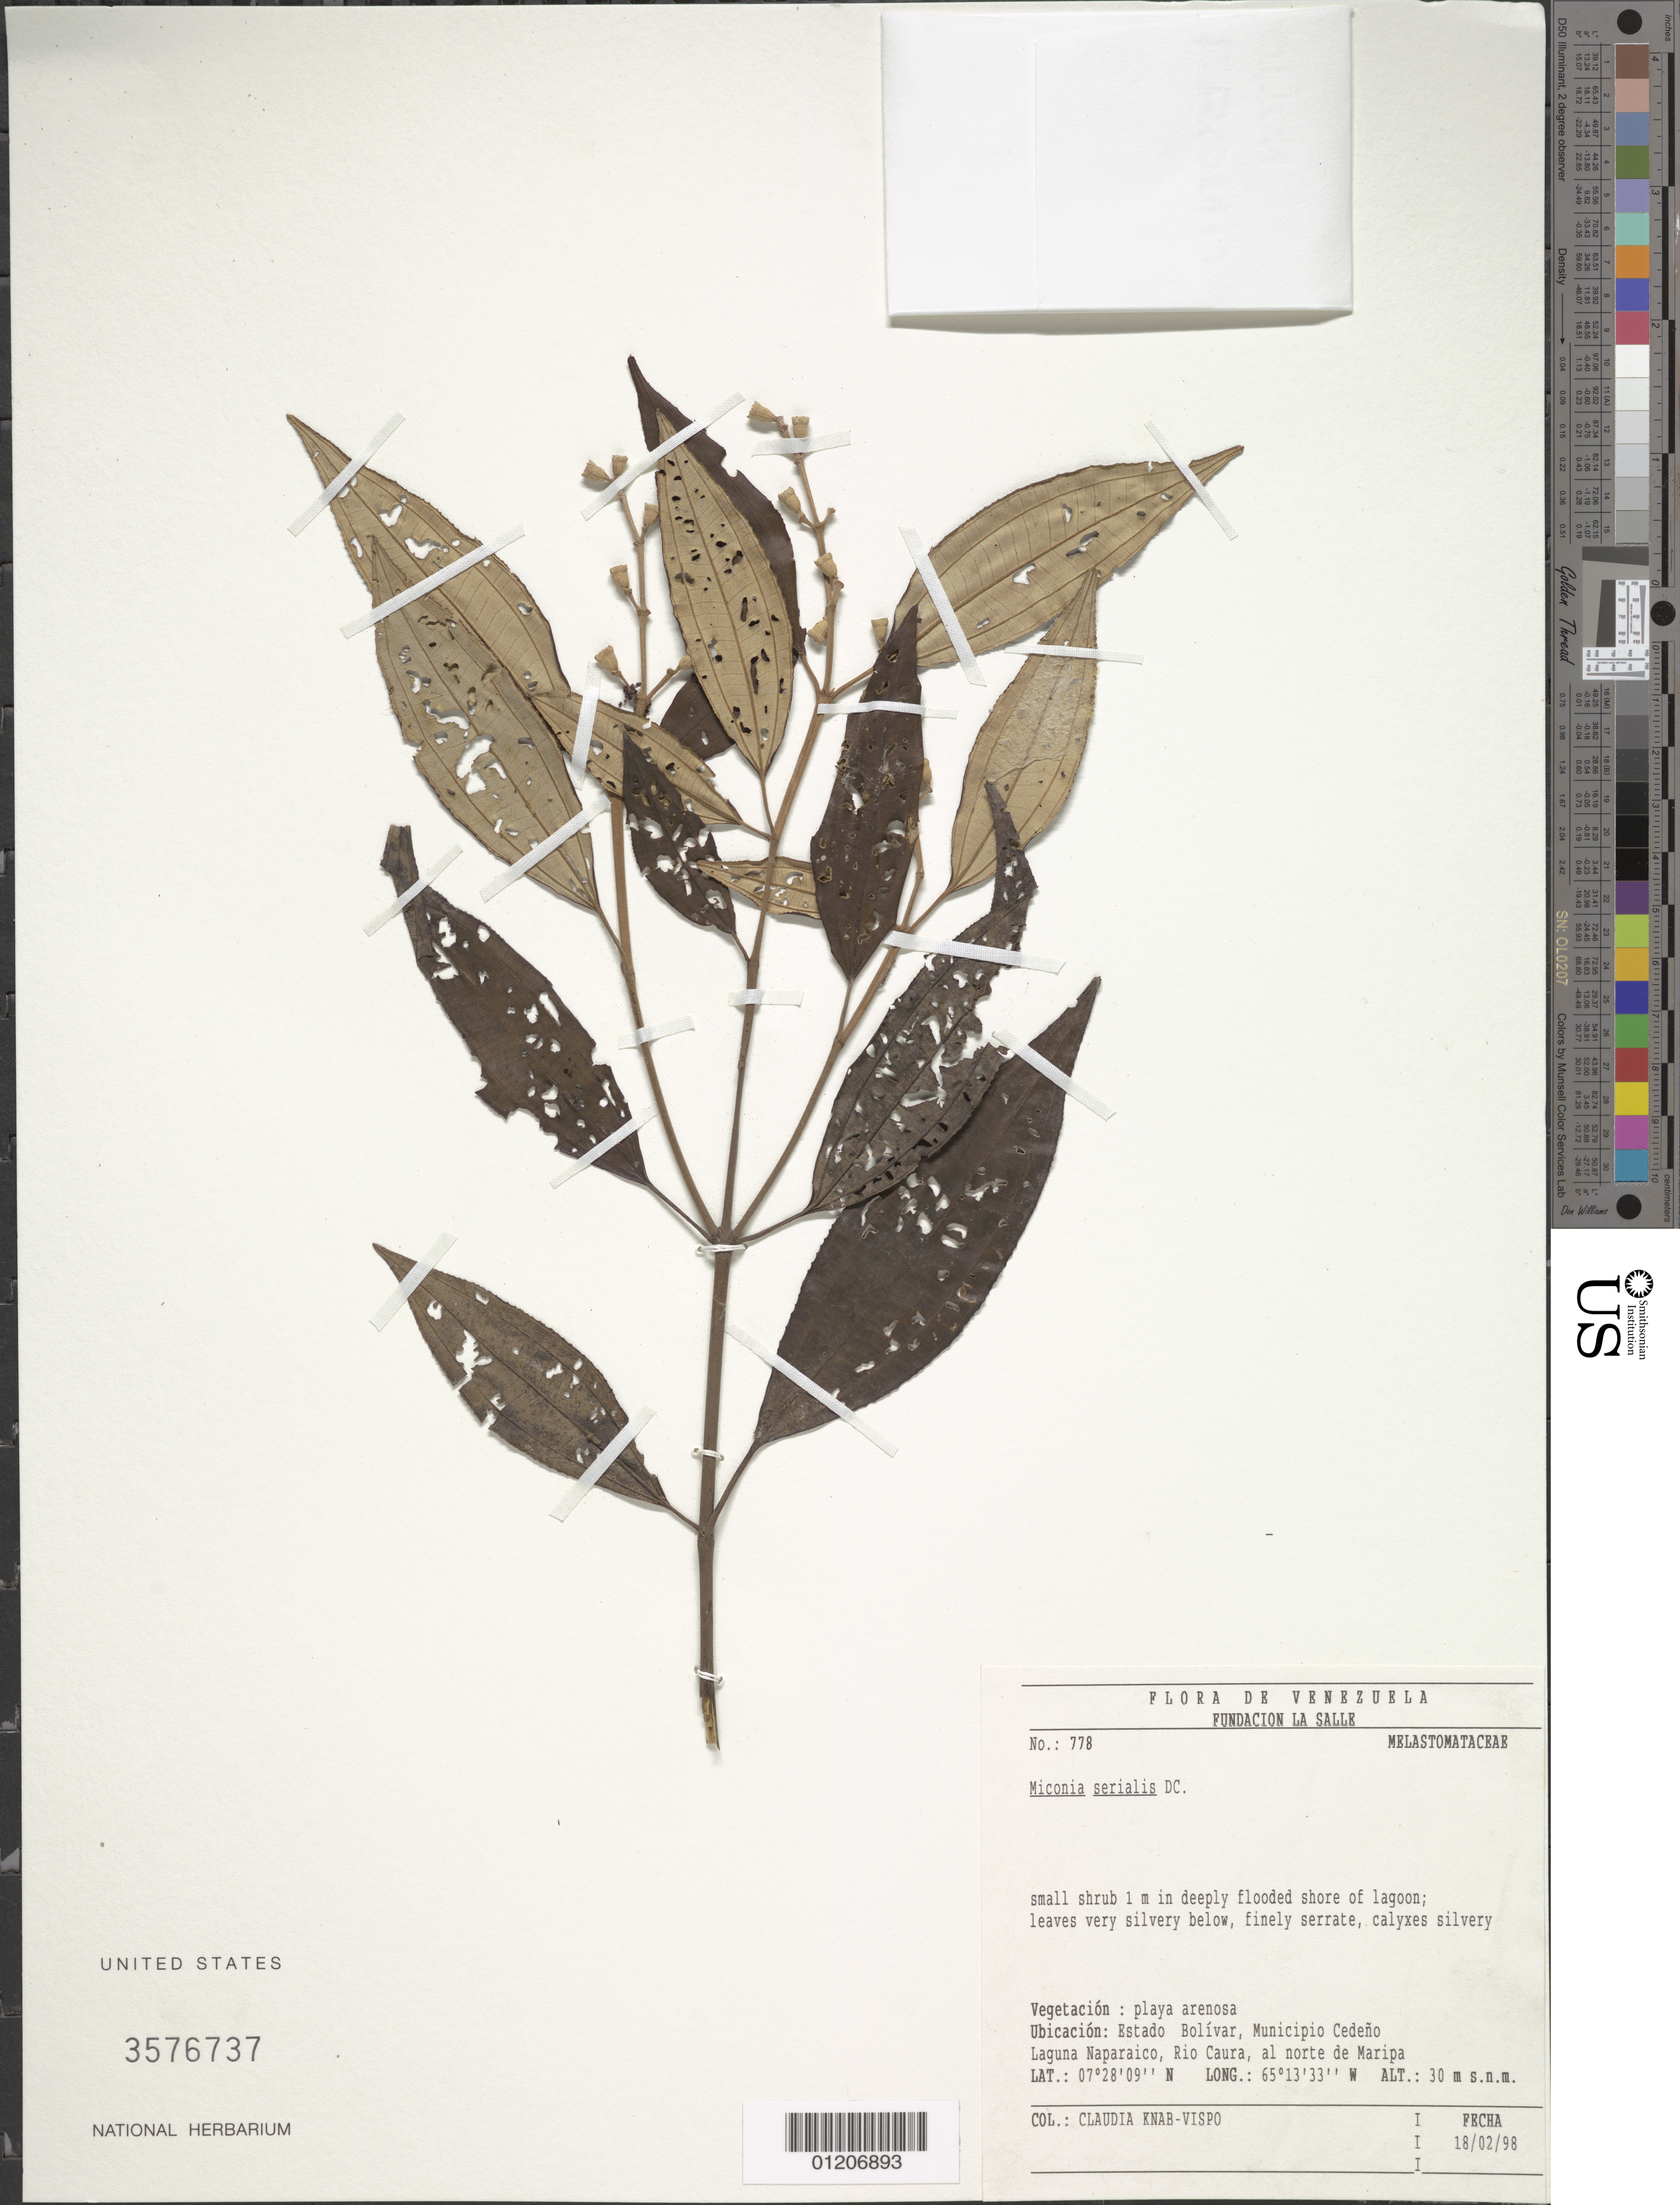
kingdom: Plantae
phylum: Tracheophyta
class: Magnoliopsida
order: Myrtales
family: Melastomataceae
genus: Miconia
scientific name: Miconia serialis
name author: DC.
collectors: C. Knab-Vispo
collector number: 778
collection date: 1998-02-18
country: Venezuela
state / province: Bolívar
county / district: Cedeño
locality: Laguna Naparaico, Rio Caura, al norte de Maripa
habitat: Playa arenosa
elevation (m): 30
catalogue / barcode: US 3576737